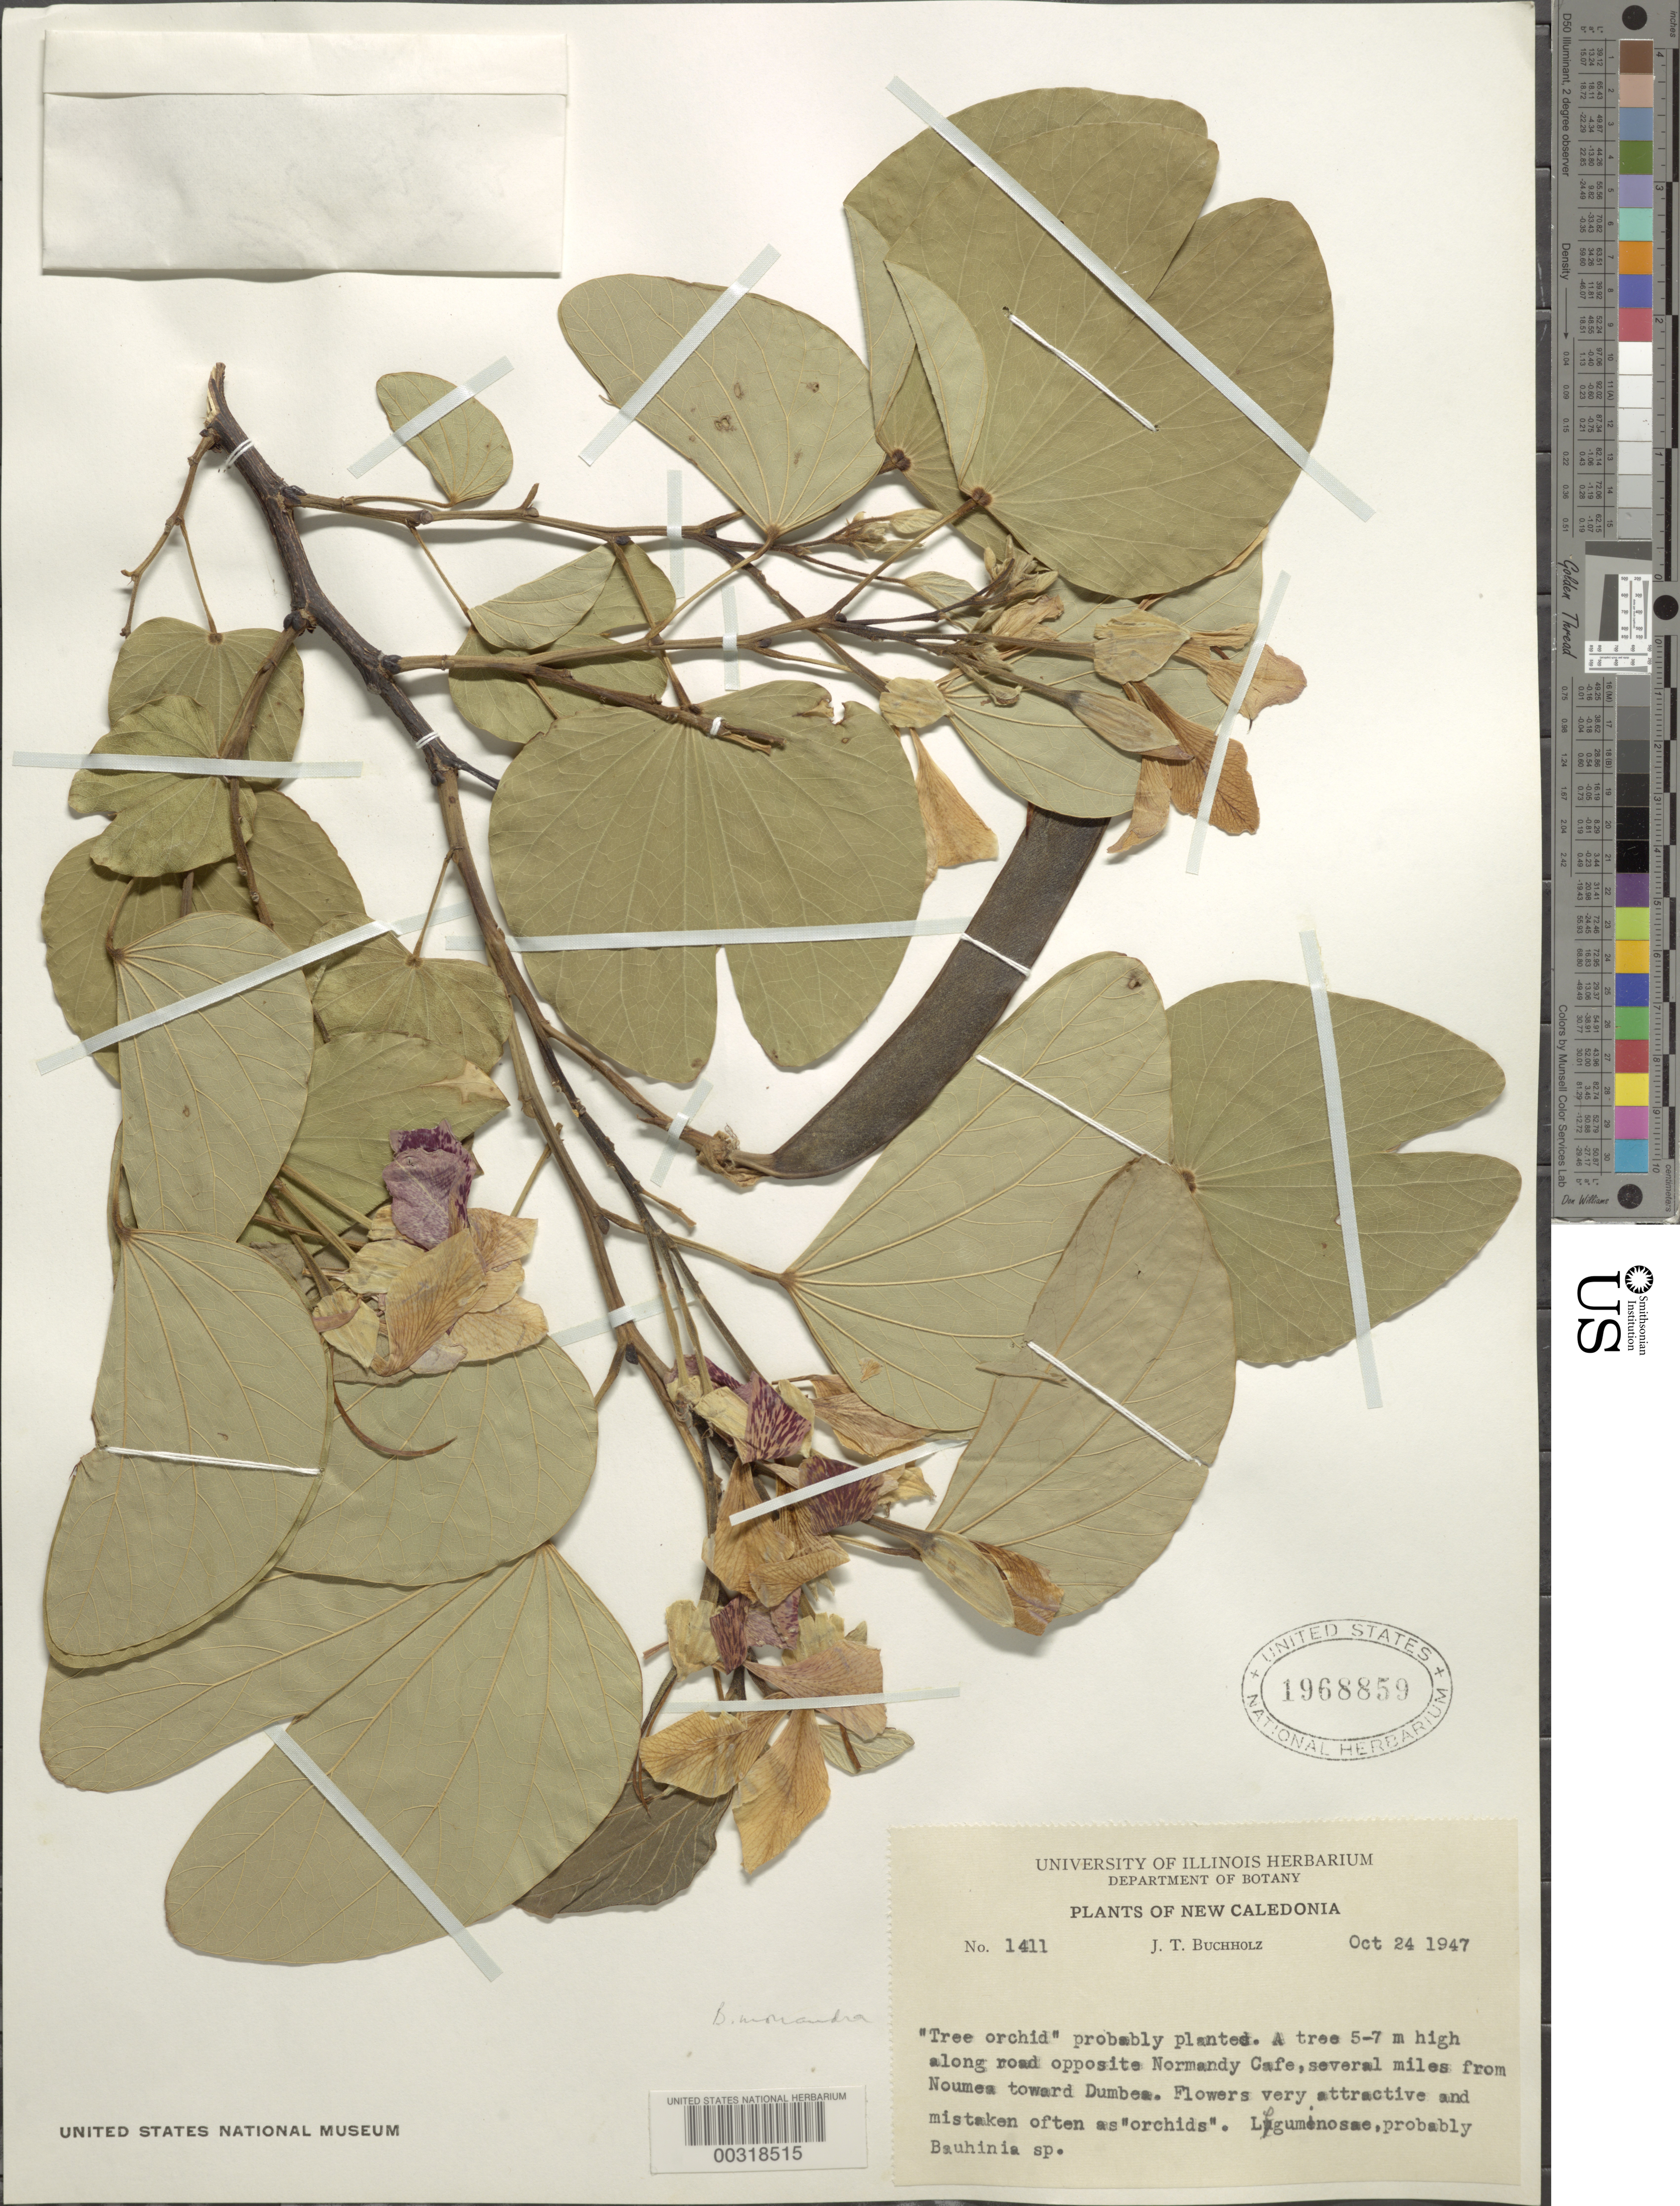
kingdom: Plantae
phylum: Tracheophyta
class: Magnoliopsida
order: Fabales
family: Fabaceae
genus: Bauhinia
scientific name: Bauhinia monandra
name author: Kurz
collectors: J. T. Buchholz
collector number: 1411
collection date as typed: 24 Oct 1947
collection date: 1947-10-24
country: New Caledonia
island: New Caledonia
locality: Opposite normandy cafe, several miles from noumea toward dumbea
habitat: Along road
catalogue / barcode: US 1968859